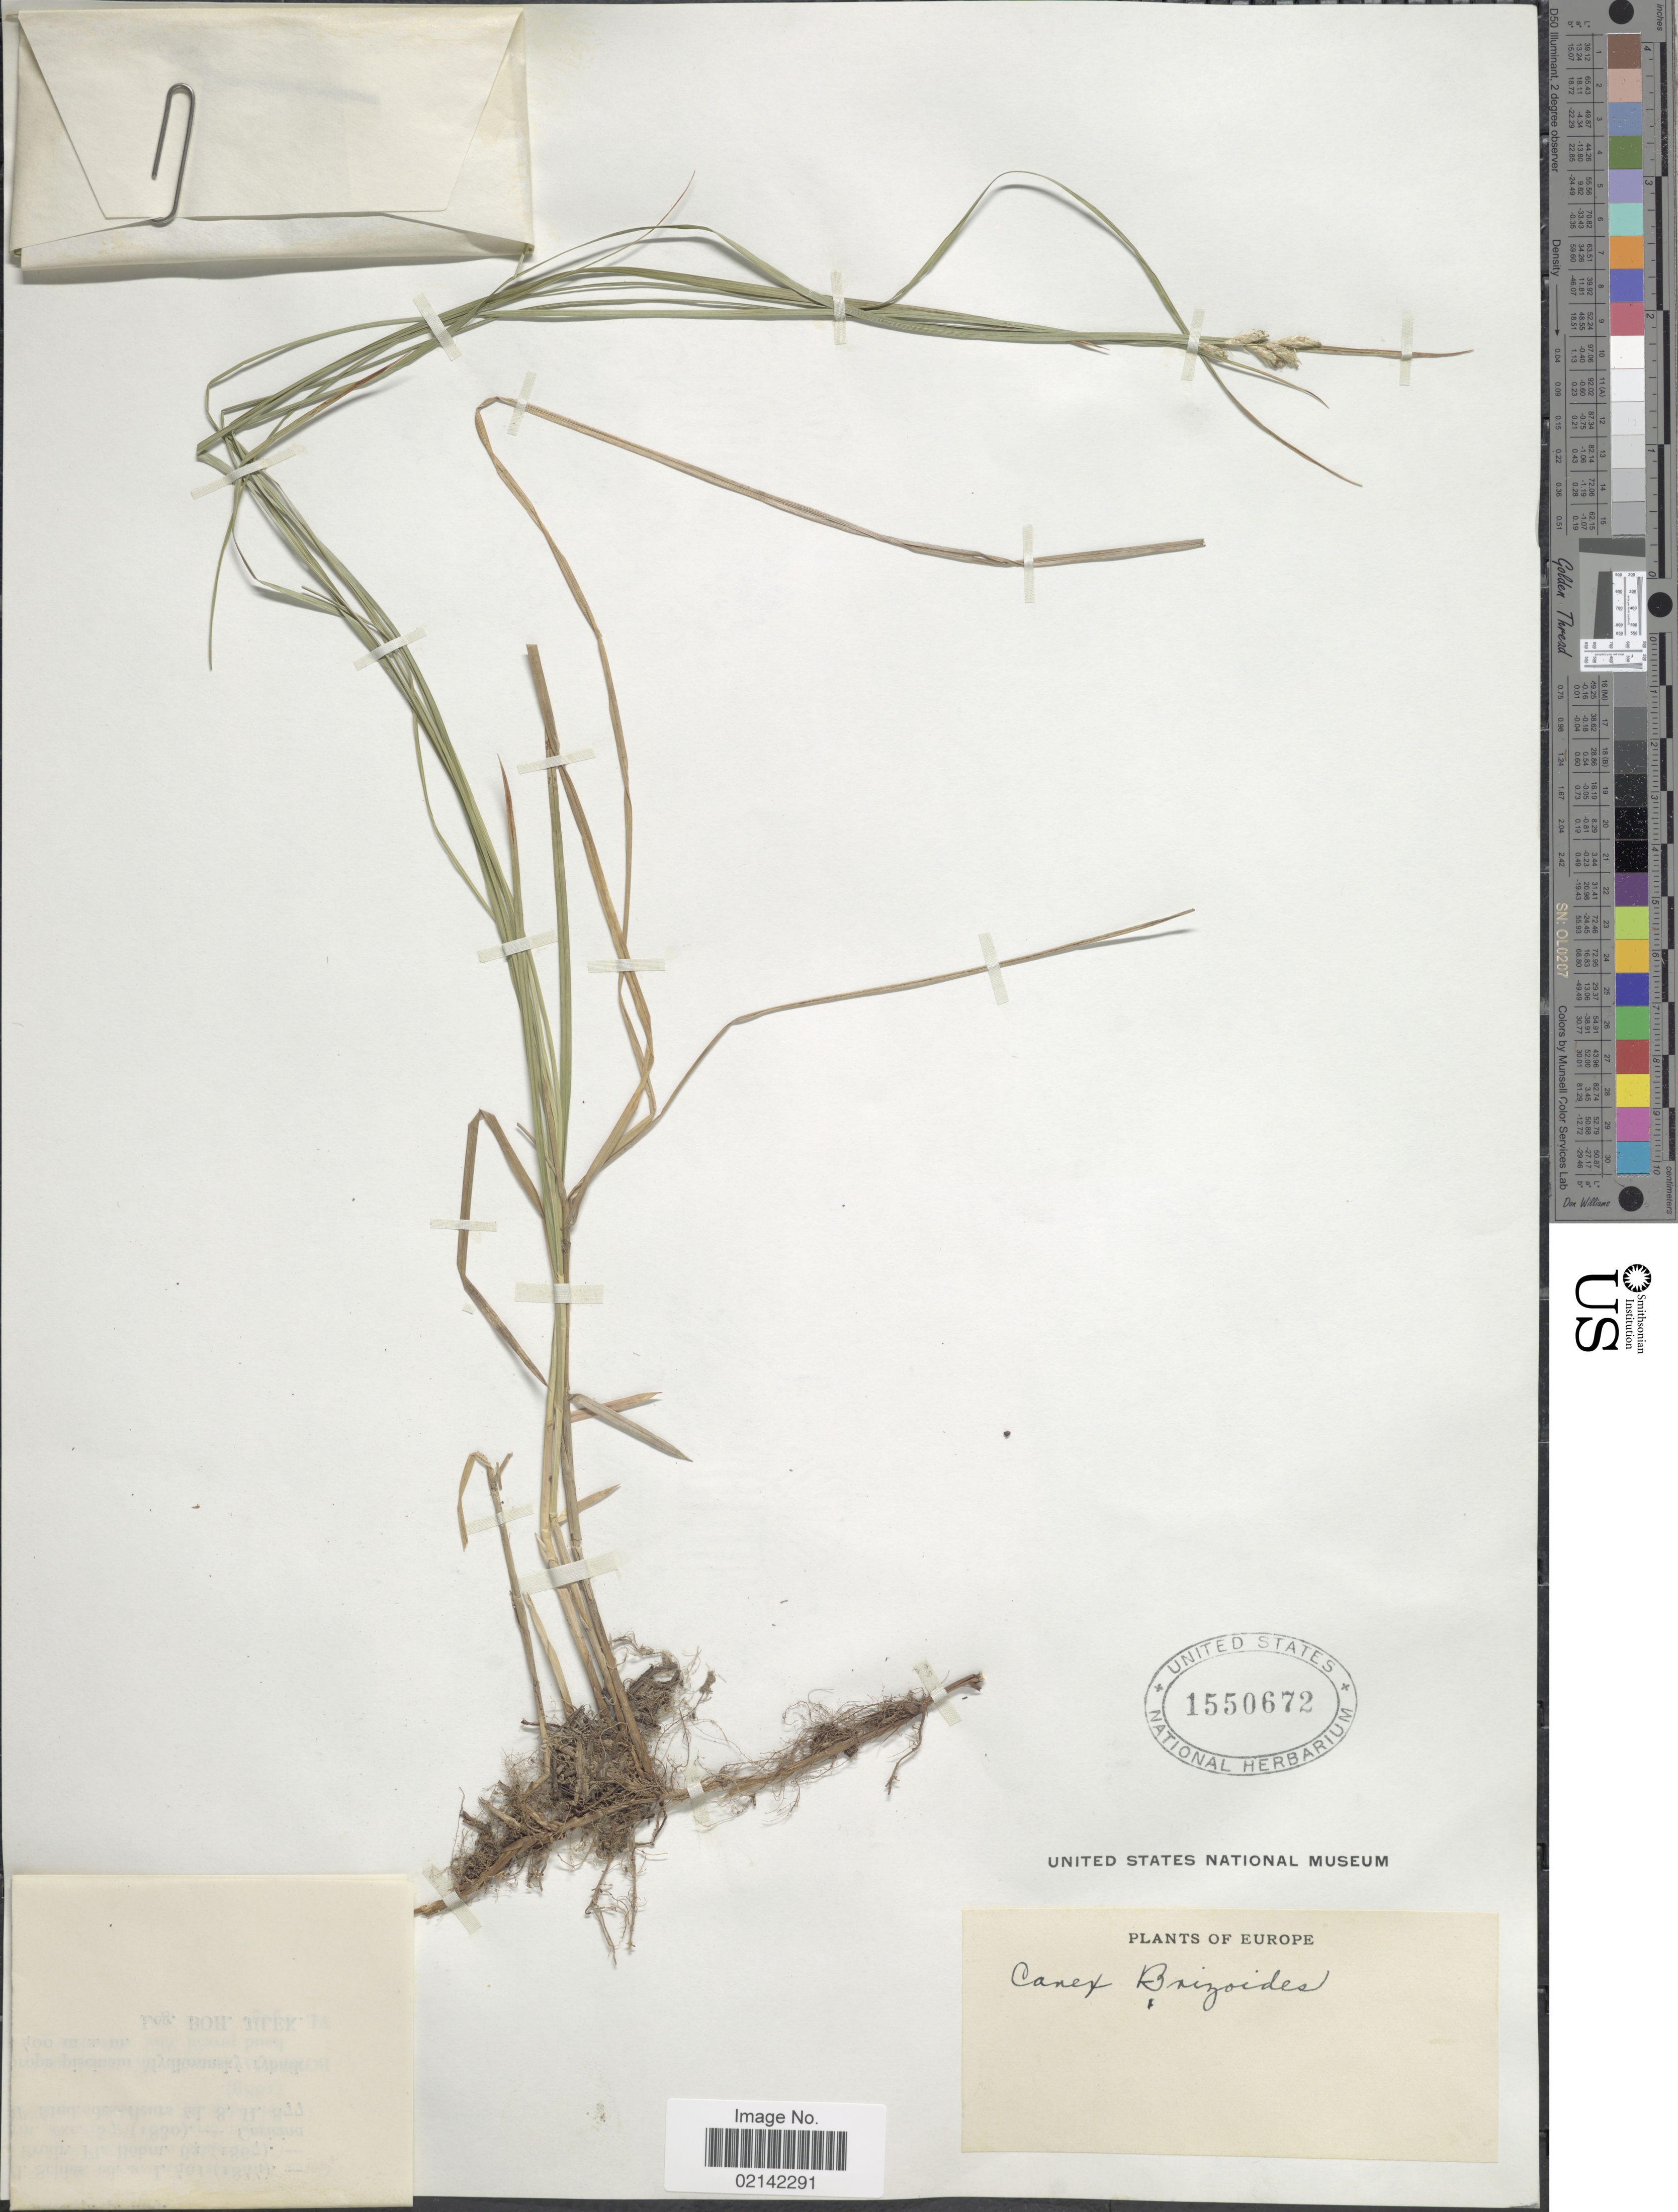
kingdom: Plantae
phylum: Tracheophyta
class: Liliopsida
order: Poales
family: Cyperaceae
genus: Carex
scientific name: Carex brizoides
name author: L.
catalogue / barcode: US 1550672